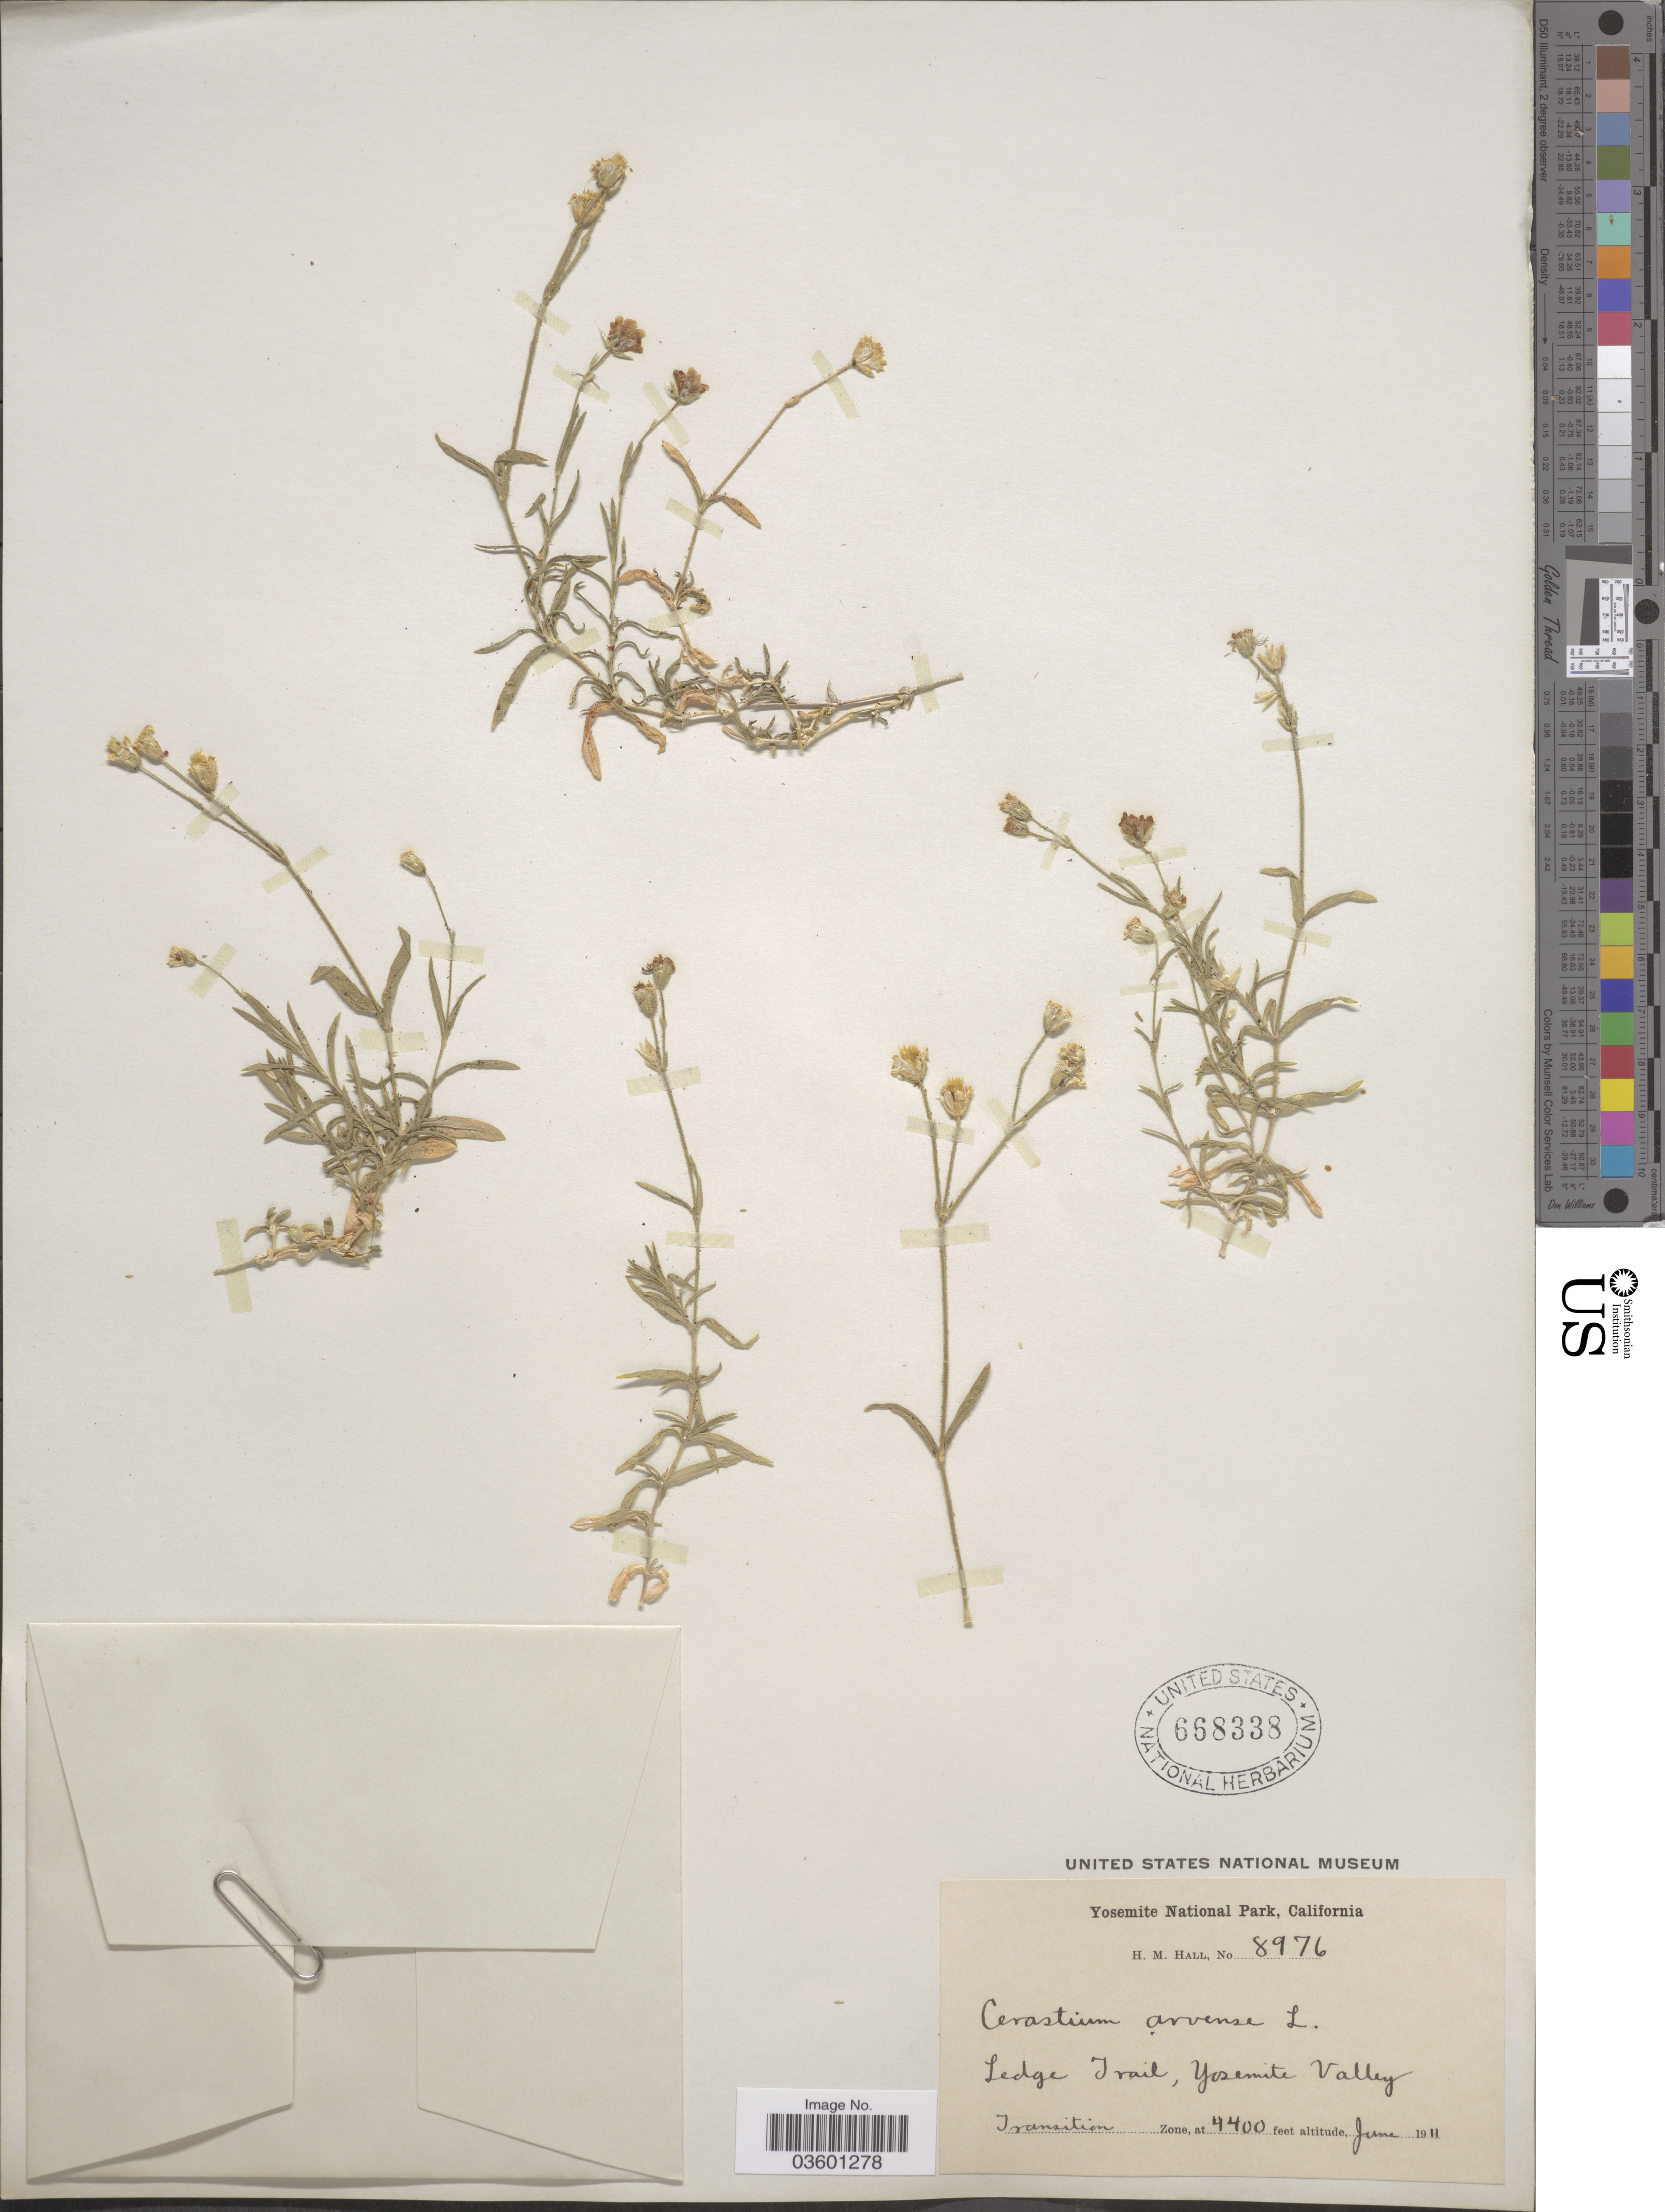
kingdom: Plantae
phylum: Tracheophyta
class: Magnoliopsida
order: Caryophyllales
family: Caryophyllaceae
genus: Cerastium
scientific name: Cerastium arvense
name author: L.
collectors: H. M. Hall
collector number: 8976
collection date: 1911-06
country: United States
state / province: California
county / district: Mariposa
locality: Yosemite National Park. Ledge Trail, Yosemite Valley. Transition Zone.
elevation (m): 1341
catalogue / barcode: US 668338